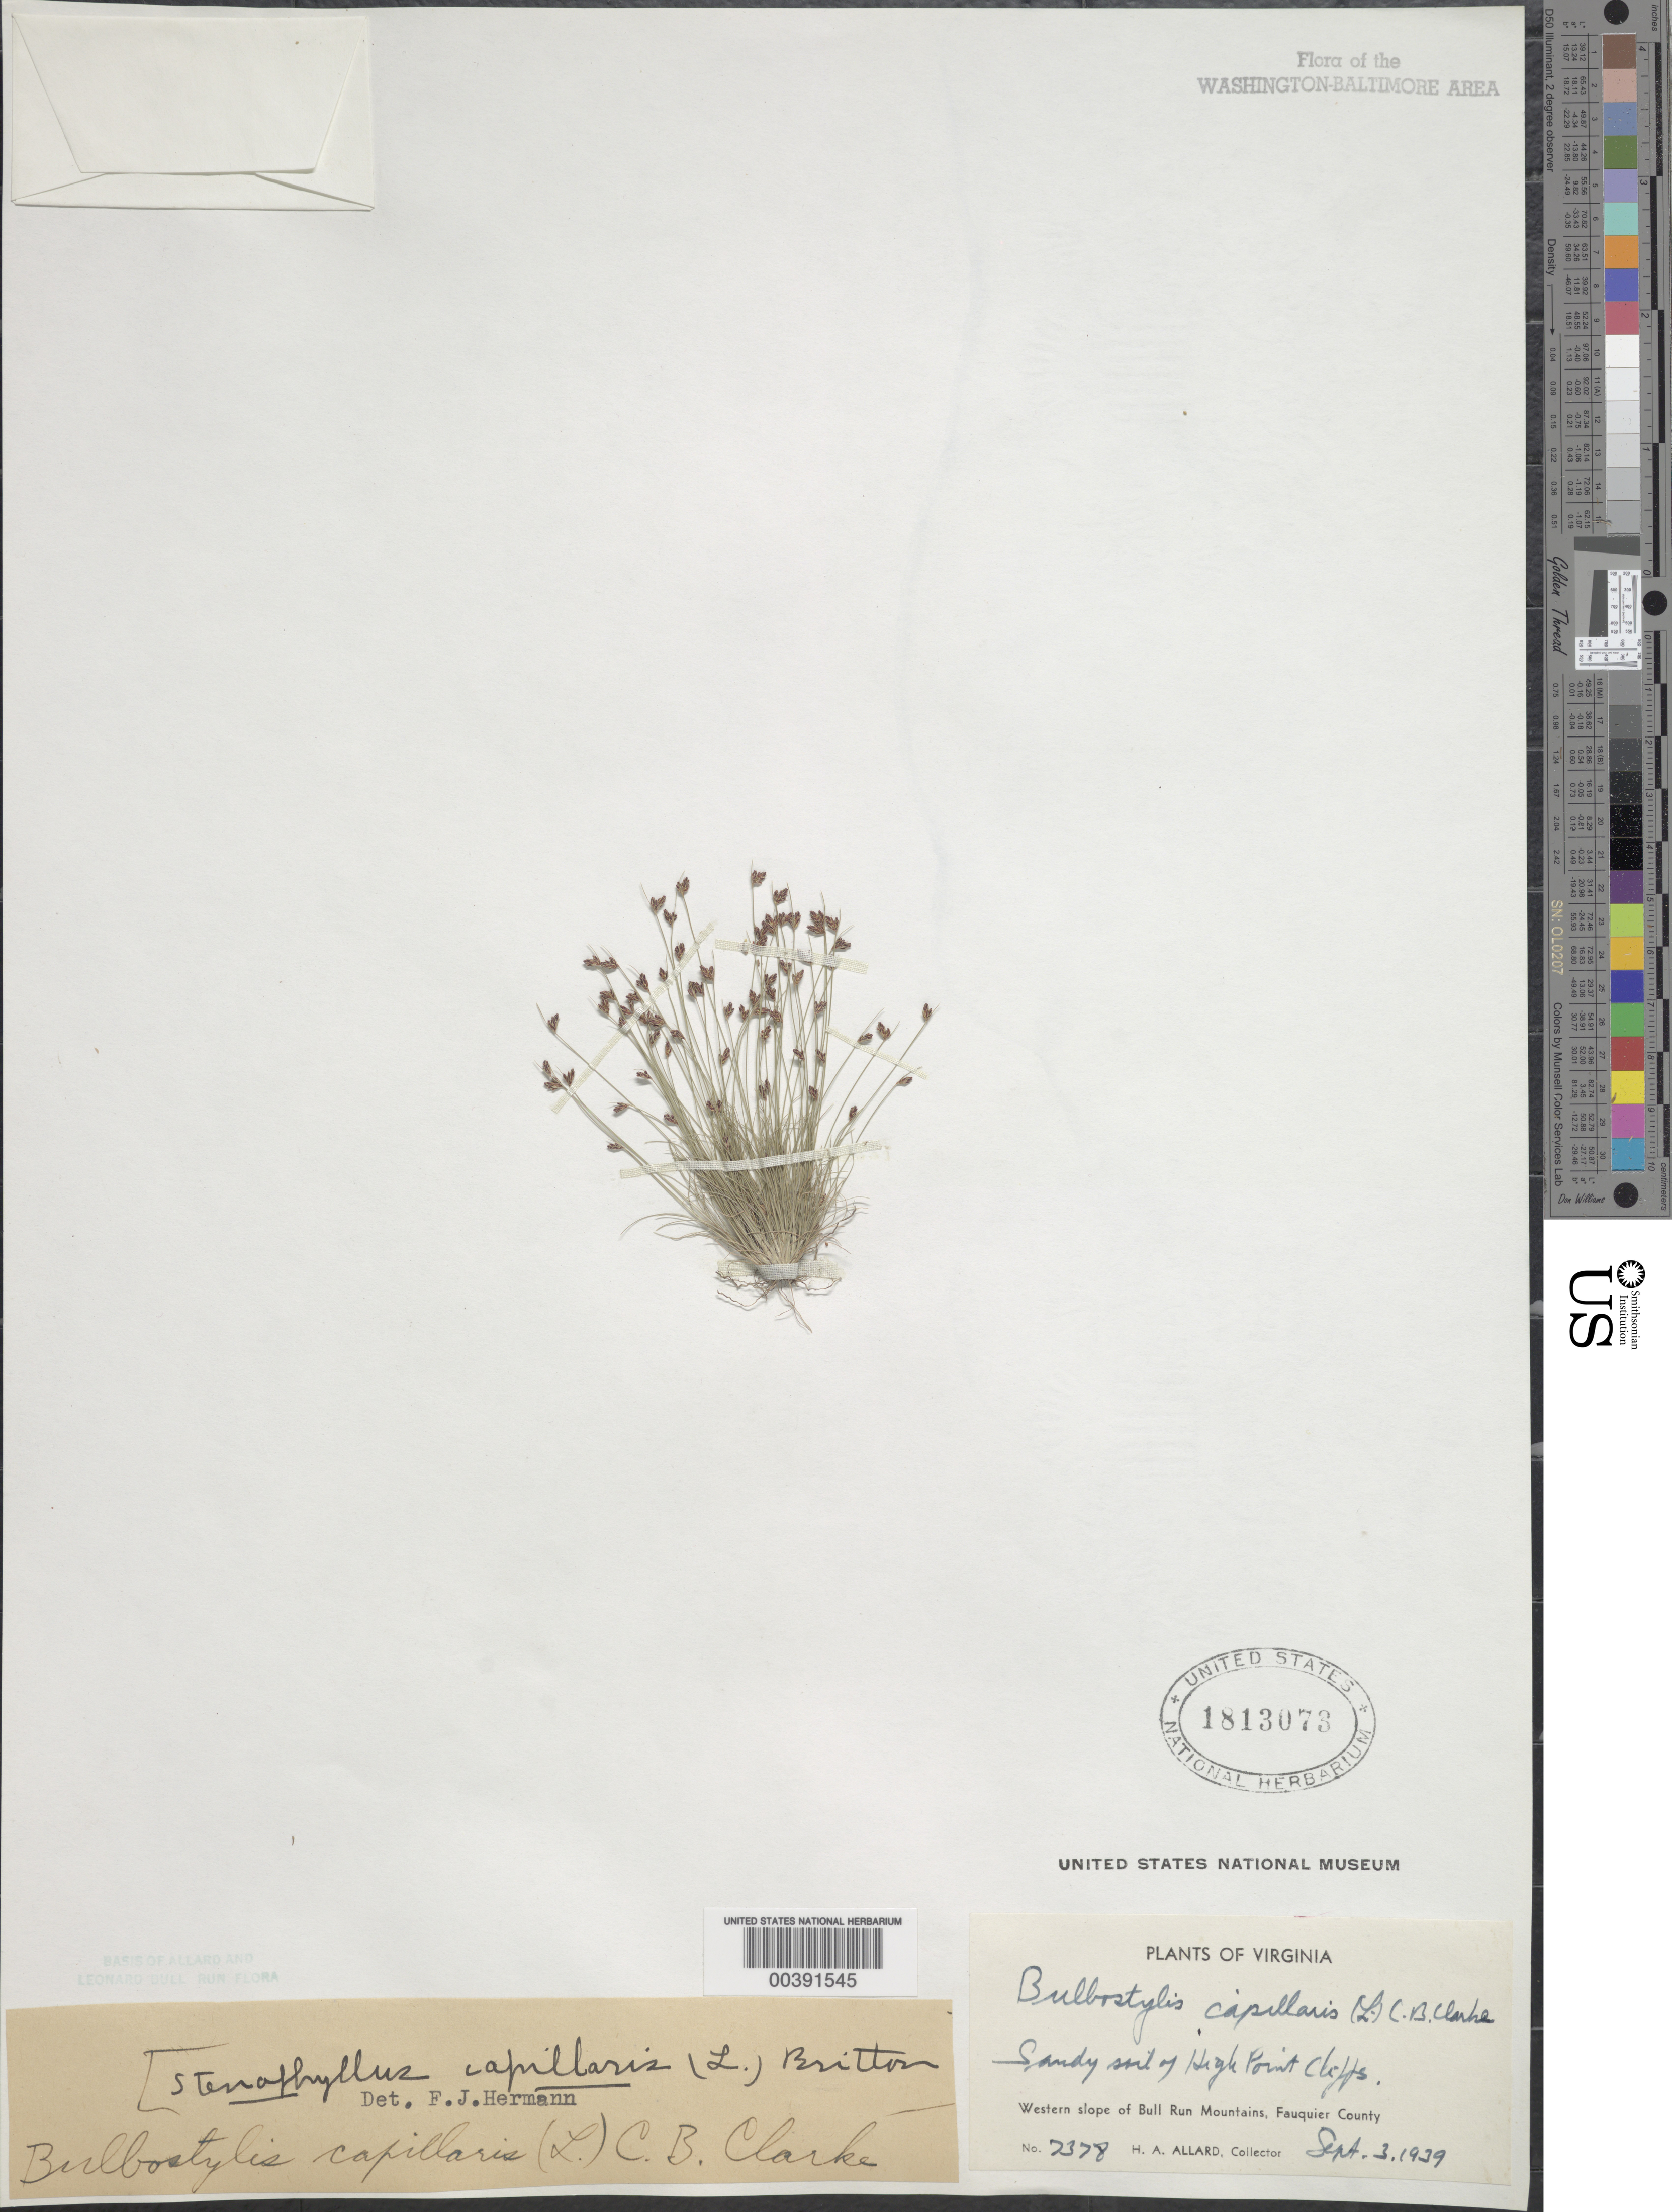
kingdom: Plantae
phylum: Tracheophyta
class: Liliopsida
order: Poales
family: Cyperaceae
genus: Bulbostylis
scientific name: Bulbostylis capillaris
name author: (L.) Kunth ex C.B. Clarke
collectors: H. A. Allard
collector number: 7378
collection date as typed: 03 Sep 1939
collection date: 1939-09-03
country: United States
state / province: Virginia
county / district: Fauquier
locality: High Point cliffs, north of Thorofare Gap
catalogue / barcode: US 1813073